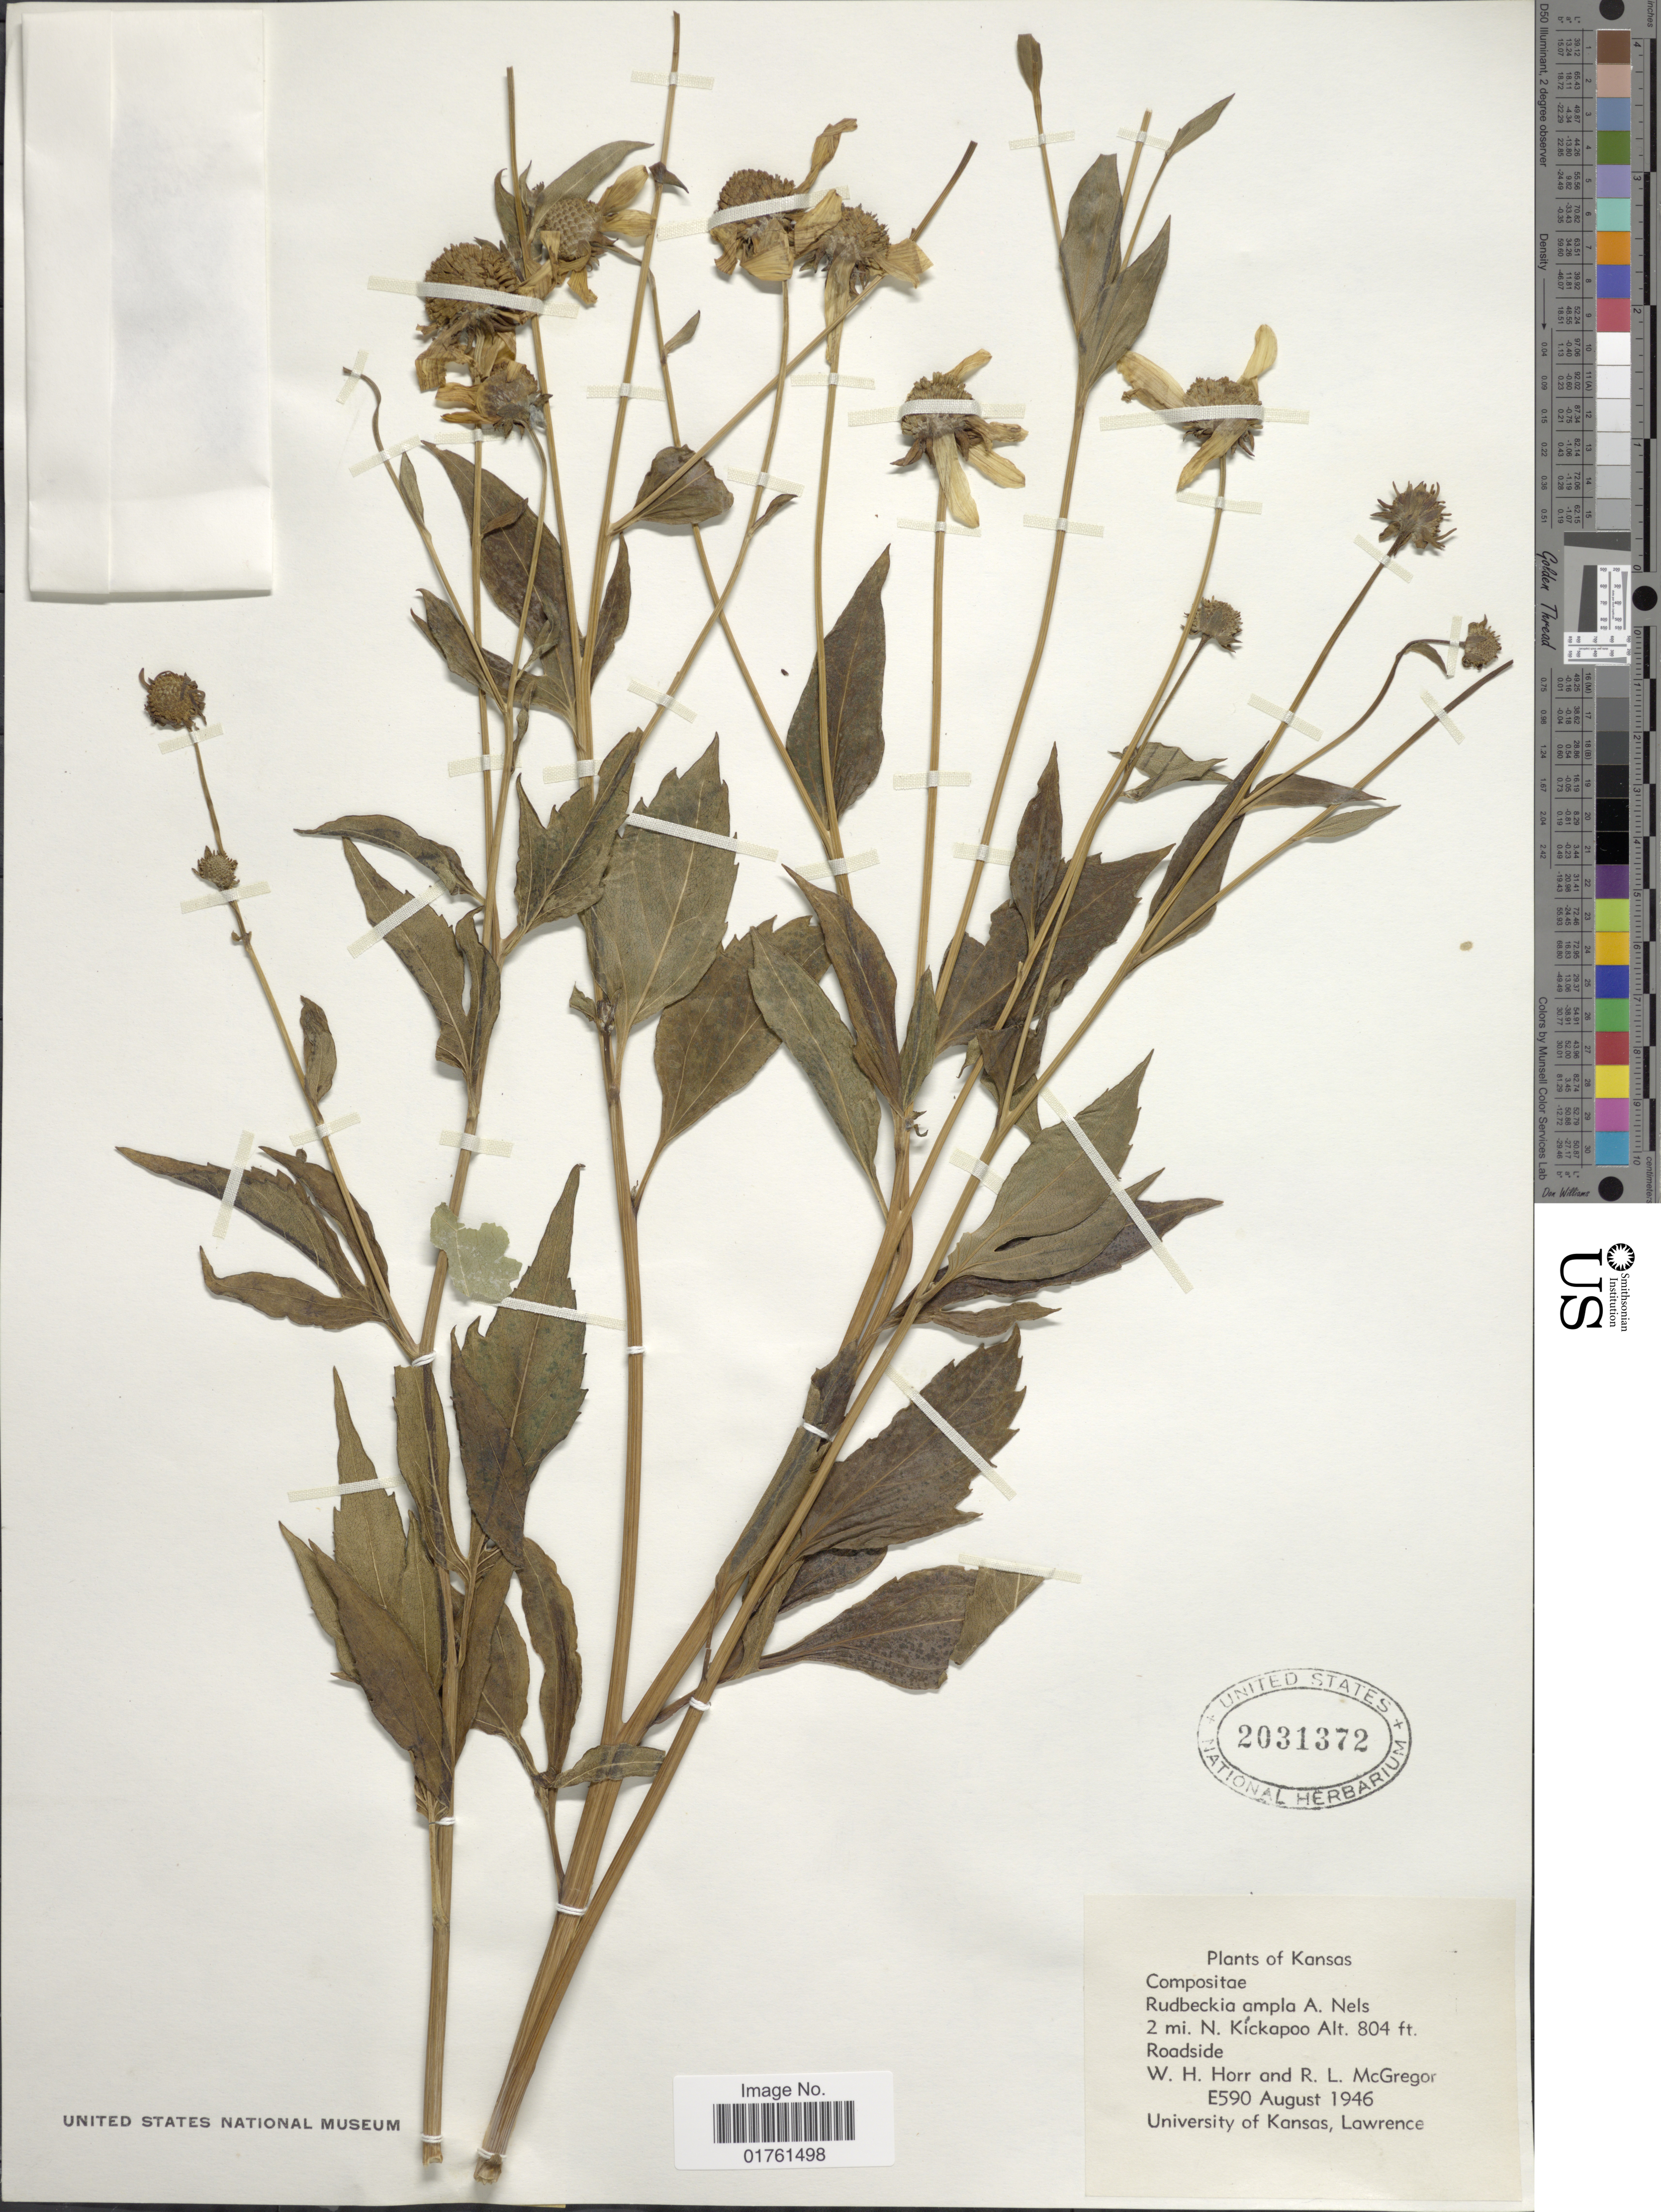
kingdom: Plantae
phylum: Tracheophyta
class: Magnoliopsida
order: Asterales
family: Asteraceae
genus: Rudbeckia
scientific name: Rudbeckia laciniata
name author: L.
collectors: W. H. Horr & R. McGregor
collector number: E590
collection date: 1946-08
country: United States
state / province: Kansas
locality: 2 mi. N. Kickapoo, Roadside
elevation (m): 245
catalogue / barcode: US 2031372